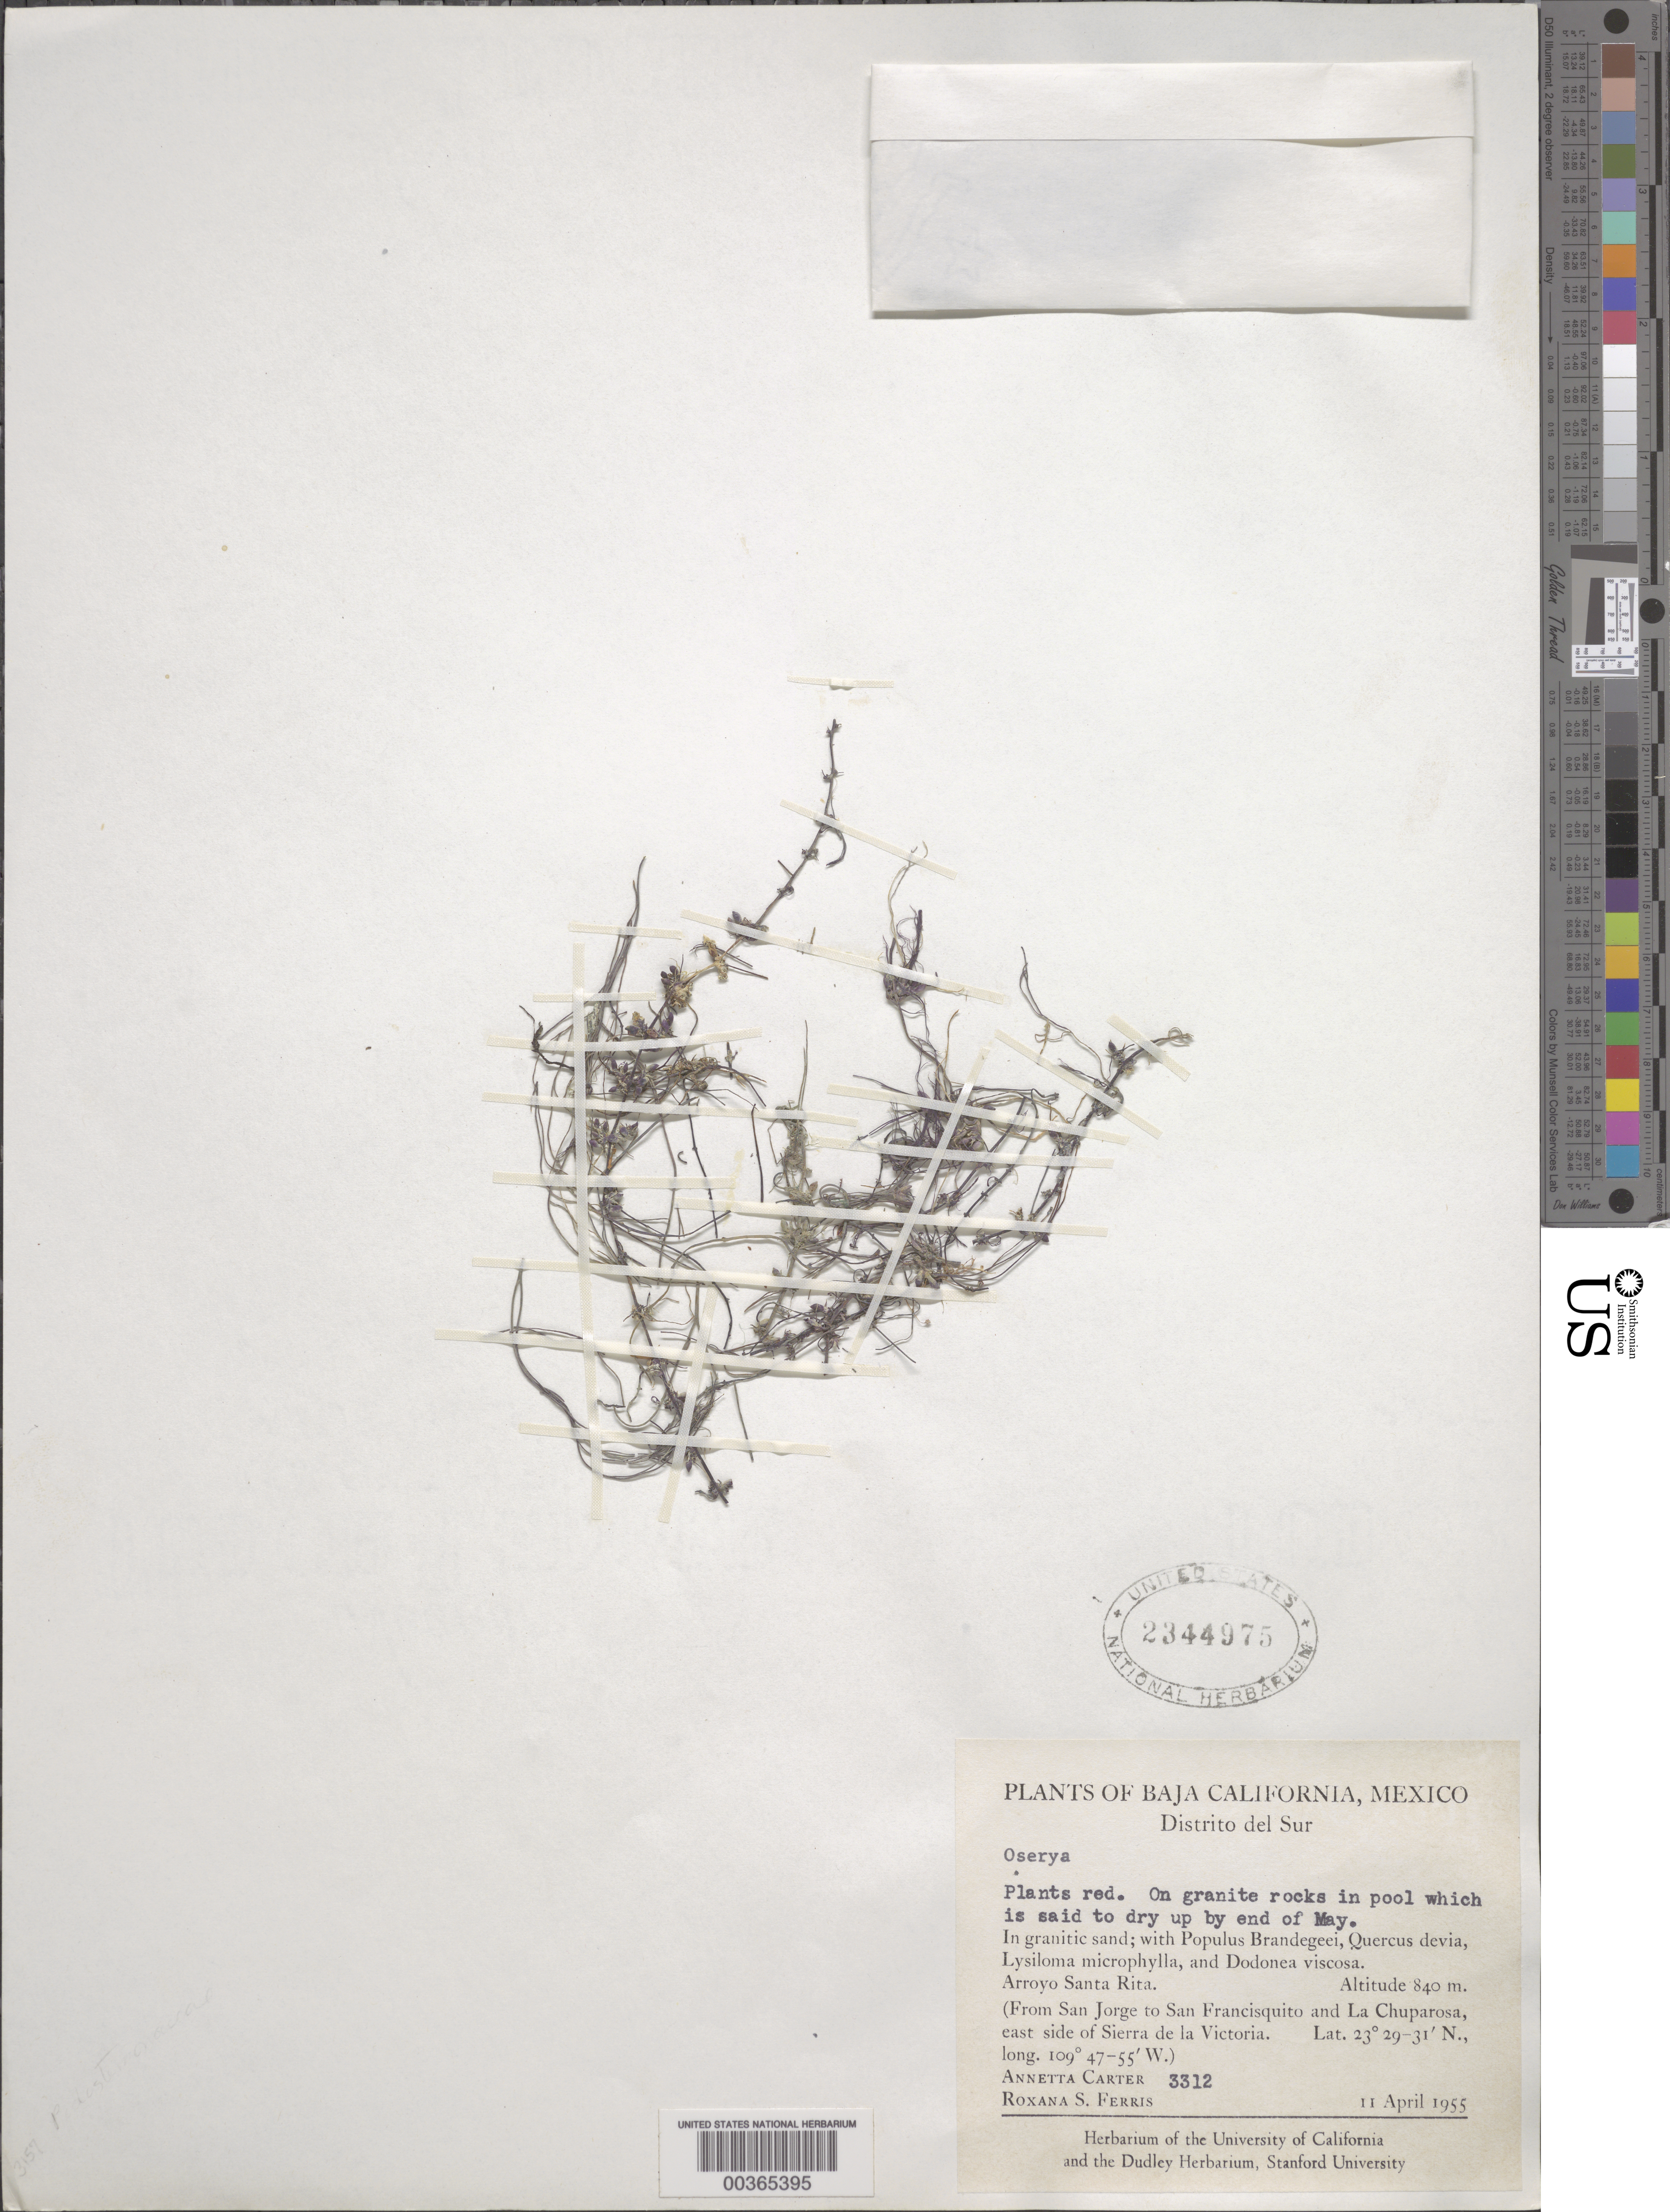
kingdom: Plantae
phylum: Tracheophyta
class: Magnoliopsida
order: Malpighiales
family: Podostemaceae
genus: Oserya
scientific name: Oserya sp.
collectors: A. M. Carter & R. S. Ferris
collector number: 3312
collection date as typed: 11 Apr 1955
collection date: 1955-04-11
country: Mexico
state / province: Baja California Sur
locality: Arroyo Santa Rita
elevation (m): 840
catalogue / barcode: US 2344975